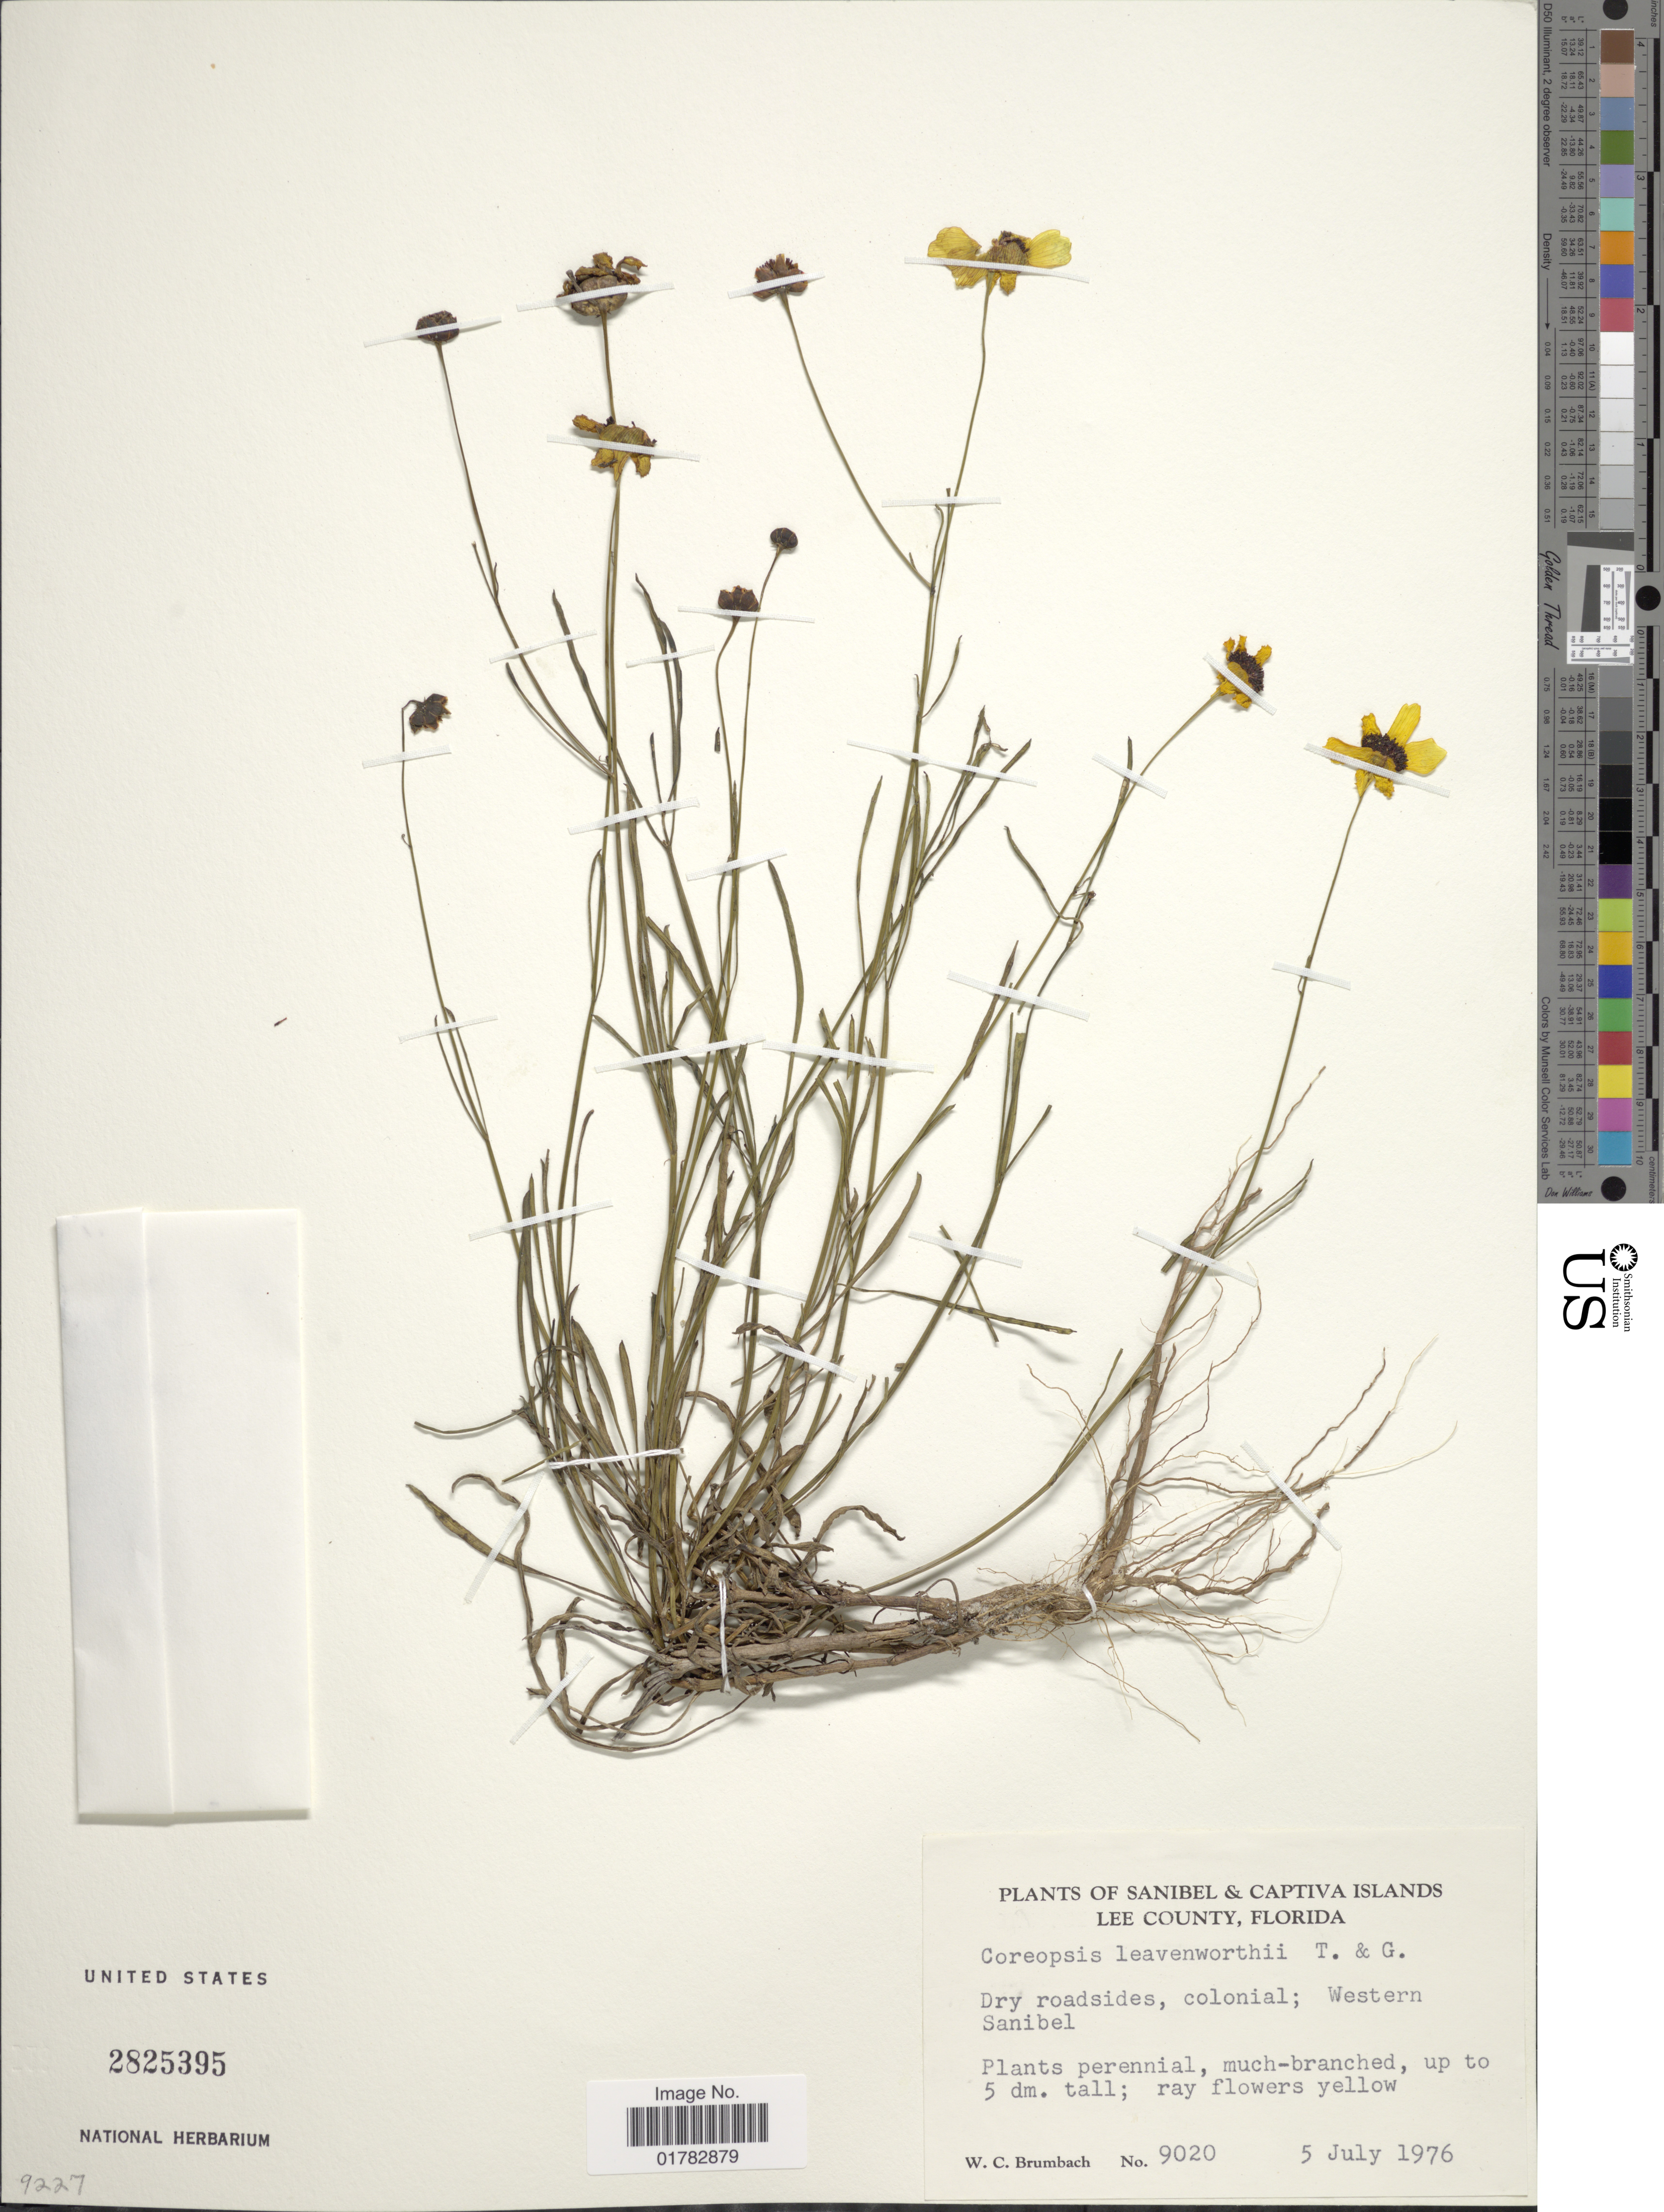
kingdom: Plantae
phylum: Tracheophyta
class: Magnoliopsida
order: Asterales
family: Asteraceae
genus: Coreopsis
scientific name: Coreopsis leavenworthii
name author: Torr. & A. Gray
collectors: W. C. Brumbach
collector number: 9020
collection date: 1976-07-05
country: United States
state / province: Florida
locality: Sanibel & Captiva Islands, Lee County, dry roadsides, colonial; Western Sanibel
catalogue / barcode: US 2825395